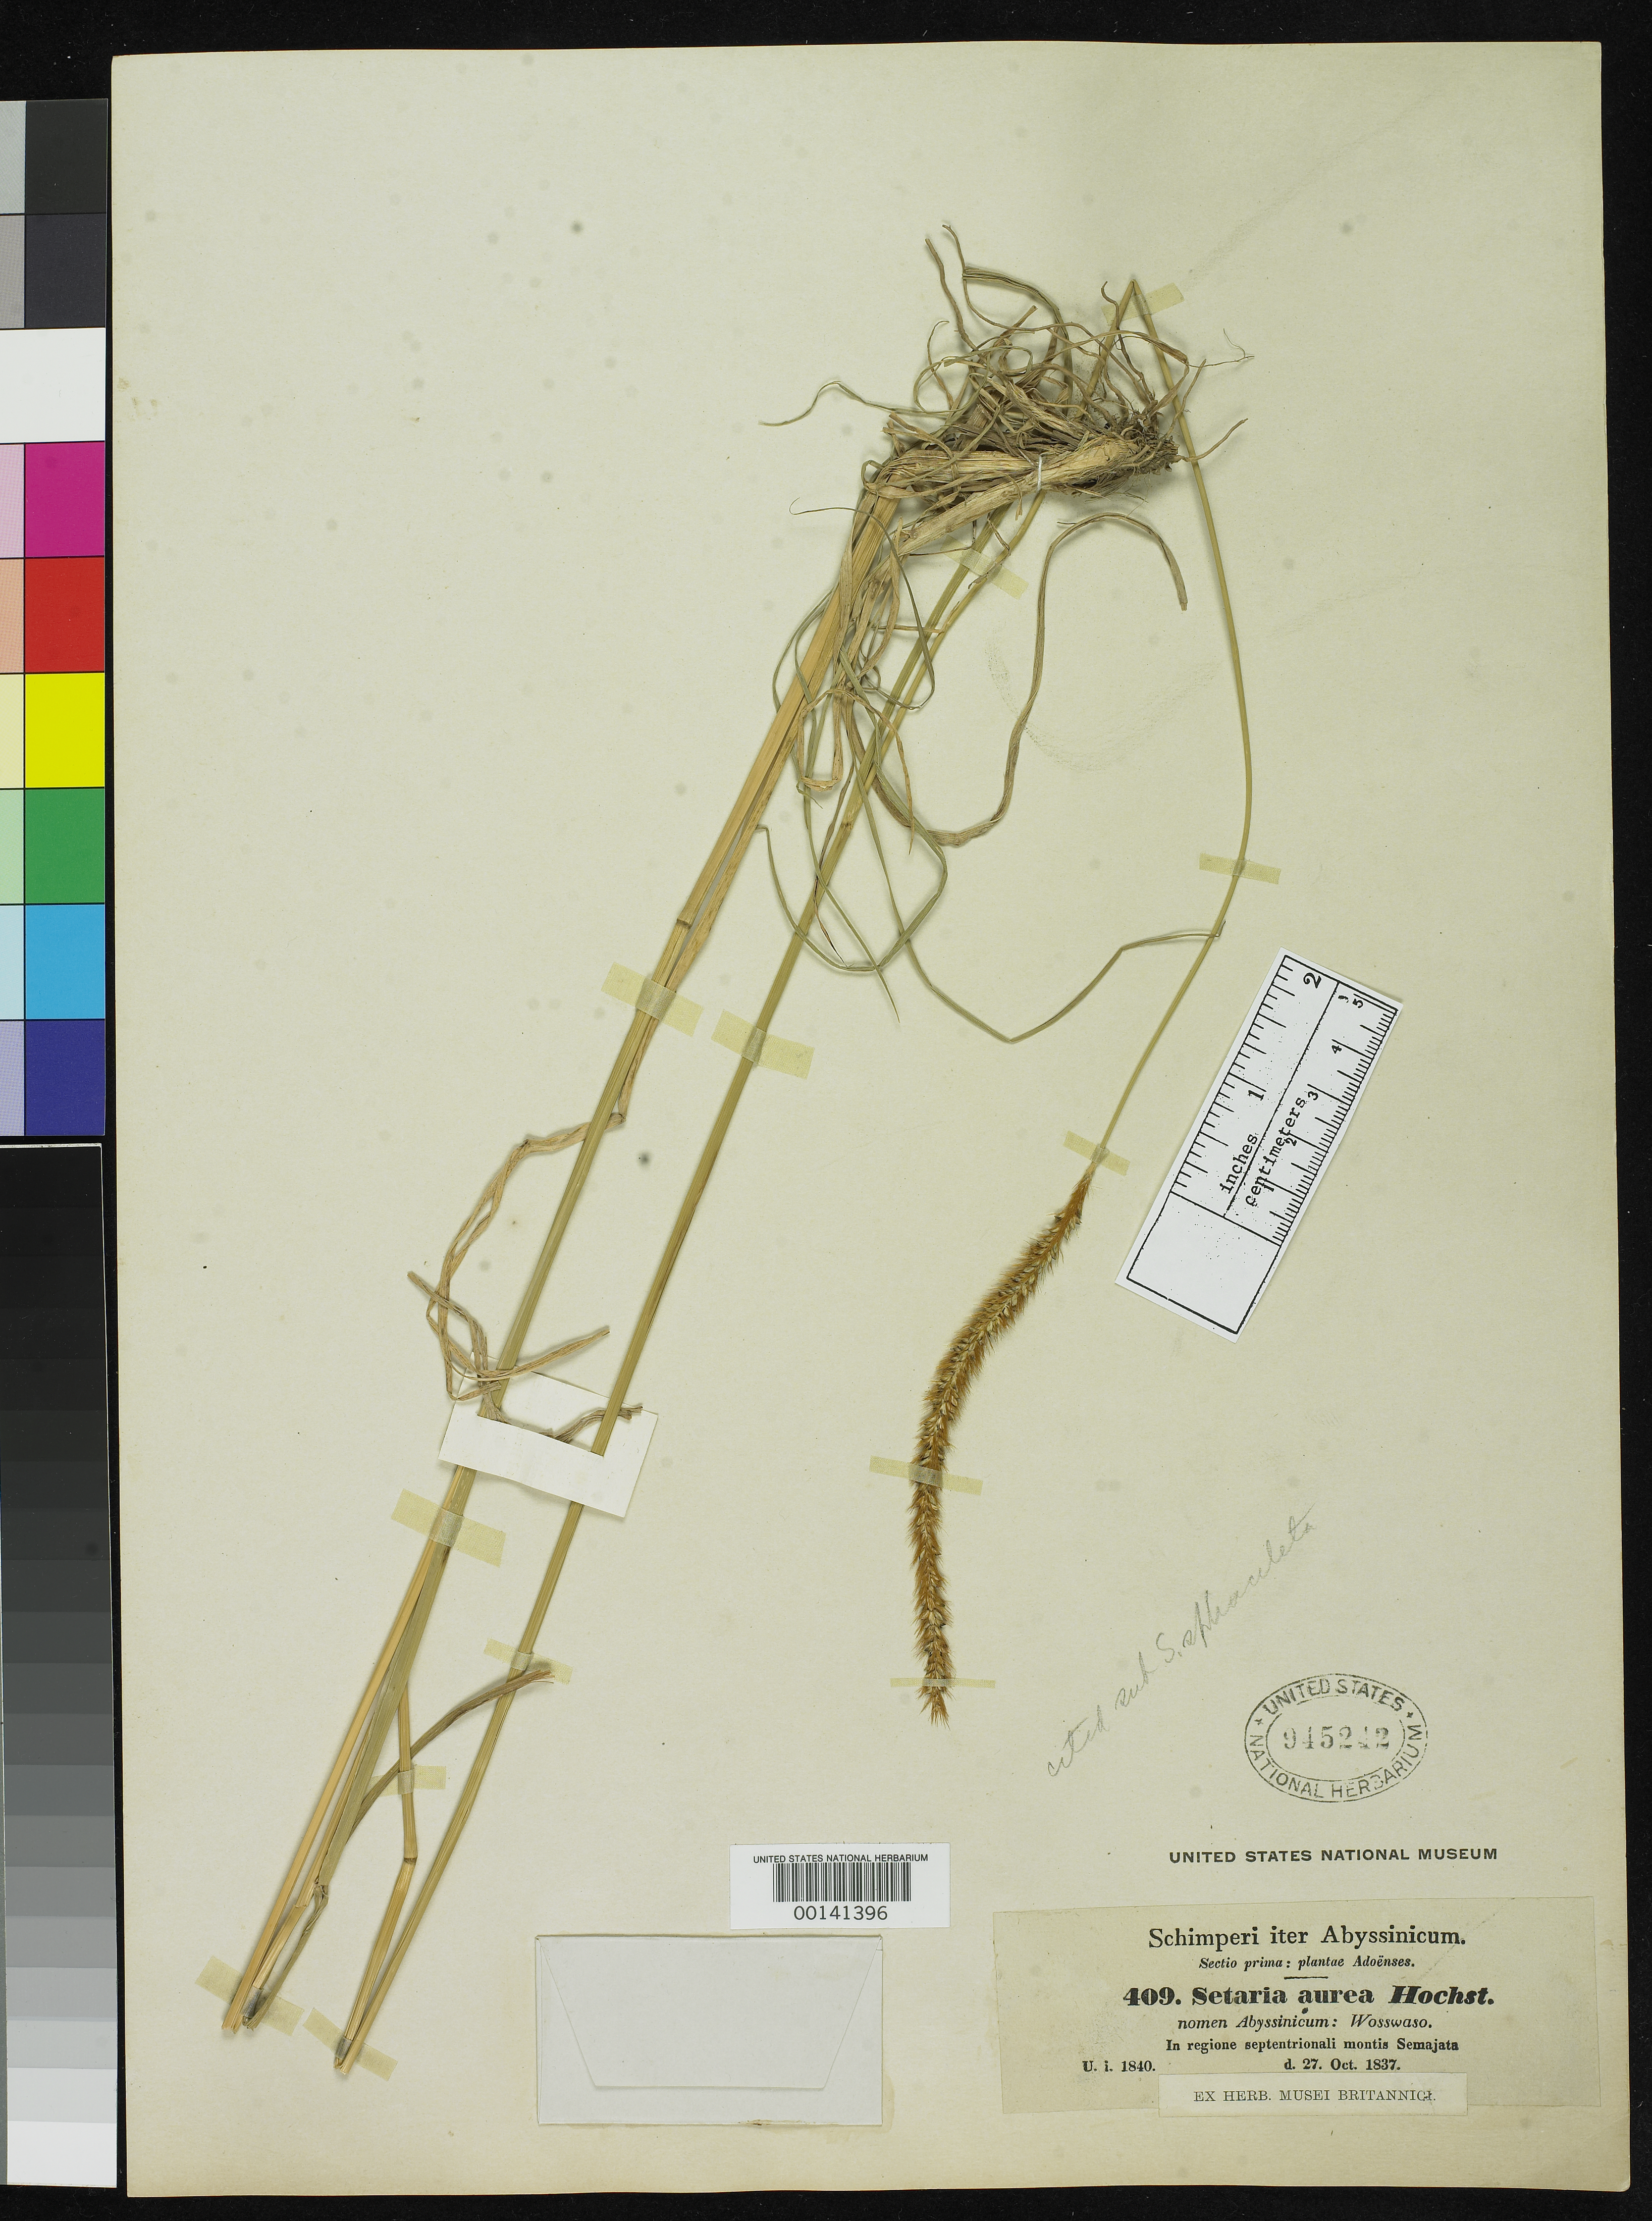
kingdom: Plantae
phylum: Tracheophyta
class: Liliopsida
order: Poales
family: Poaceae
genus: Setaria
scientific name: Setaria aurea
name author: Hochst.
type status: Isotype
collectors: G. W. Schimper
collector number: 409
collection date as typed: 27 Oct 1837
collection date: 1837-10-27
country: Ethiopia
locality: Wosswaso.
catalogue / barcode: US 945242